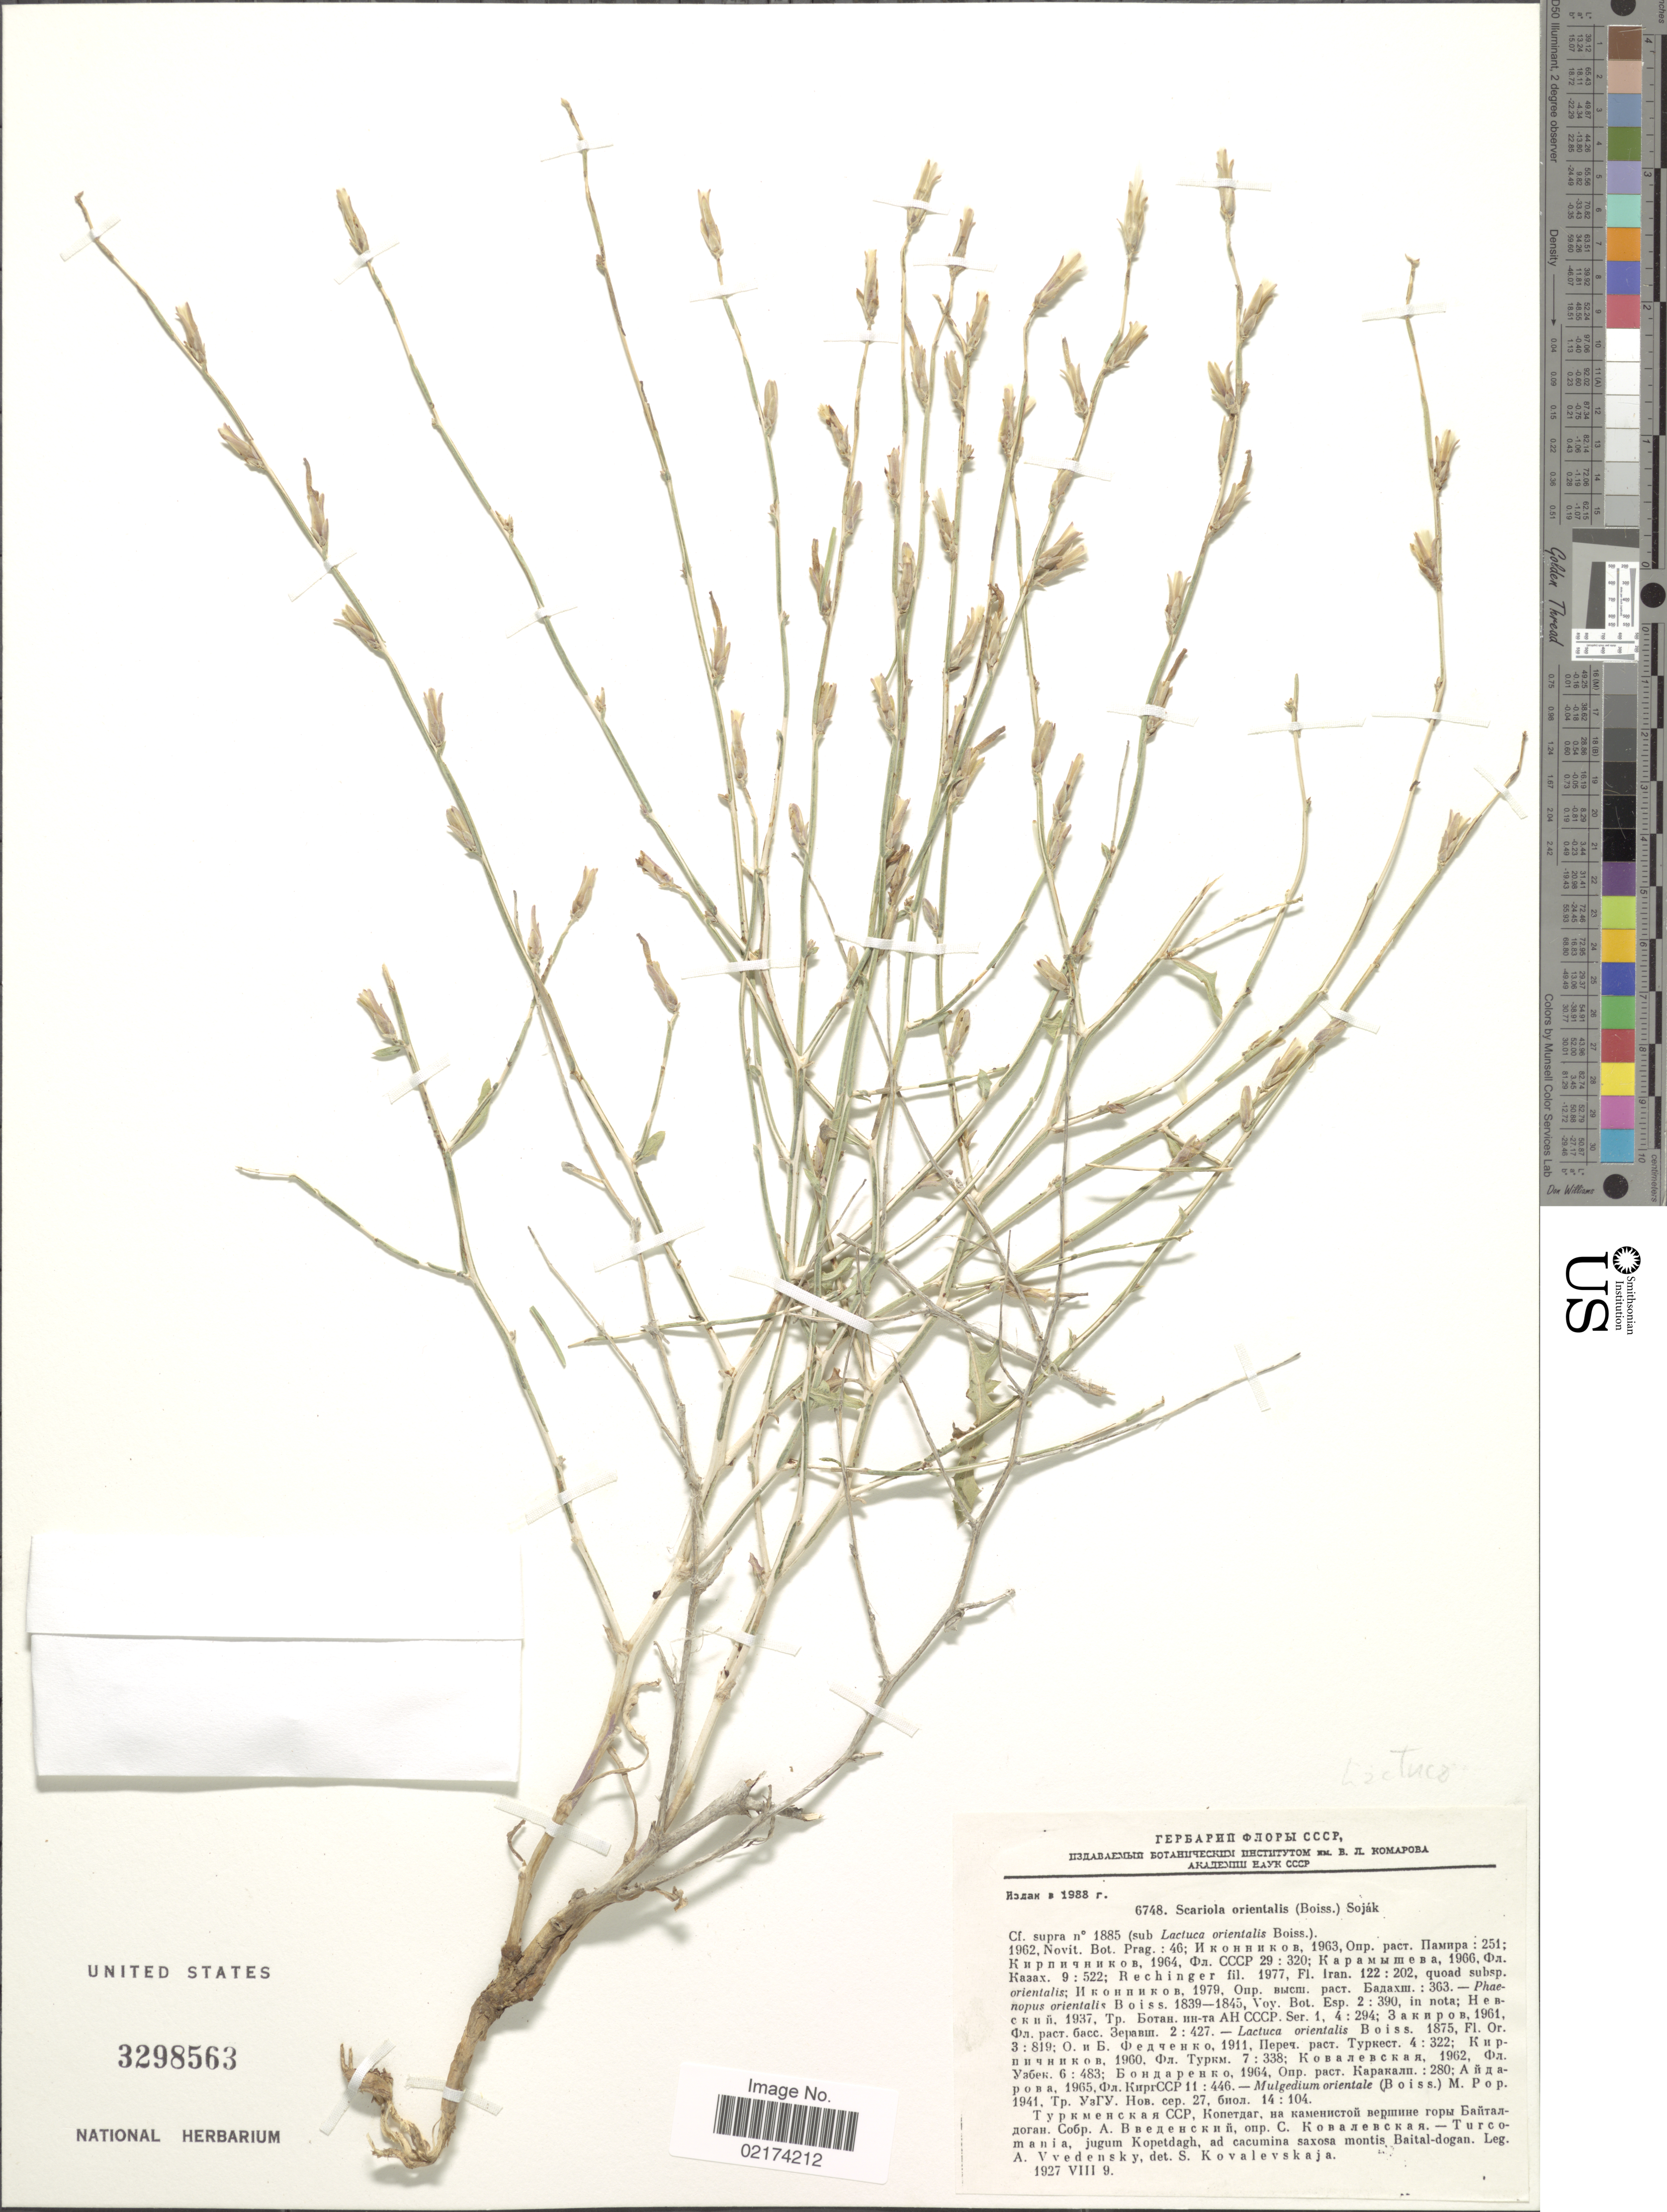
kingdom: Plantae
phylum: Tracheophyta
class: Magnoliopsida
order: Asterales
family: Asteraceae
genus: Lactuca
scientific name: Lactuca orientalis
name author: (Boiss.) Boiss.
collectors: A. Vvedensky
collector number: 6748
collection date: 1927-08-09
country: Turkmenistan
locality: Turcomania, jugum Kopetdagh, montis Baital-dogan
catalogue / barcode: US 3298563